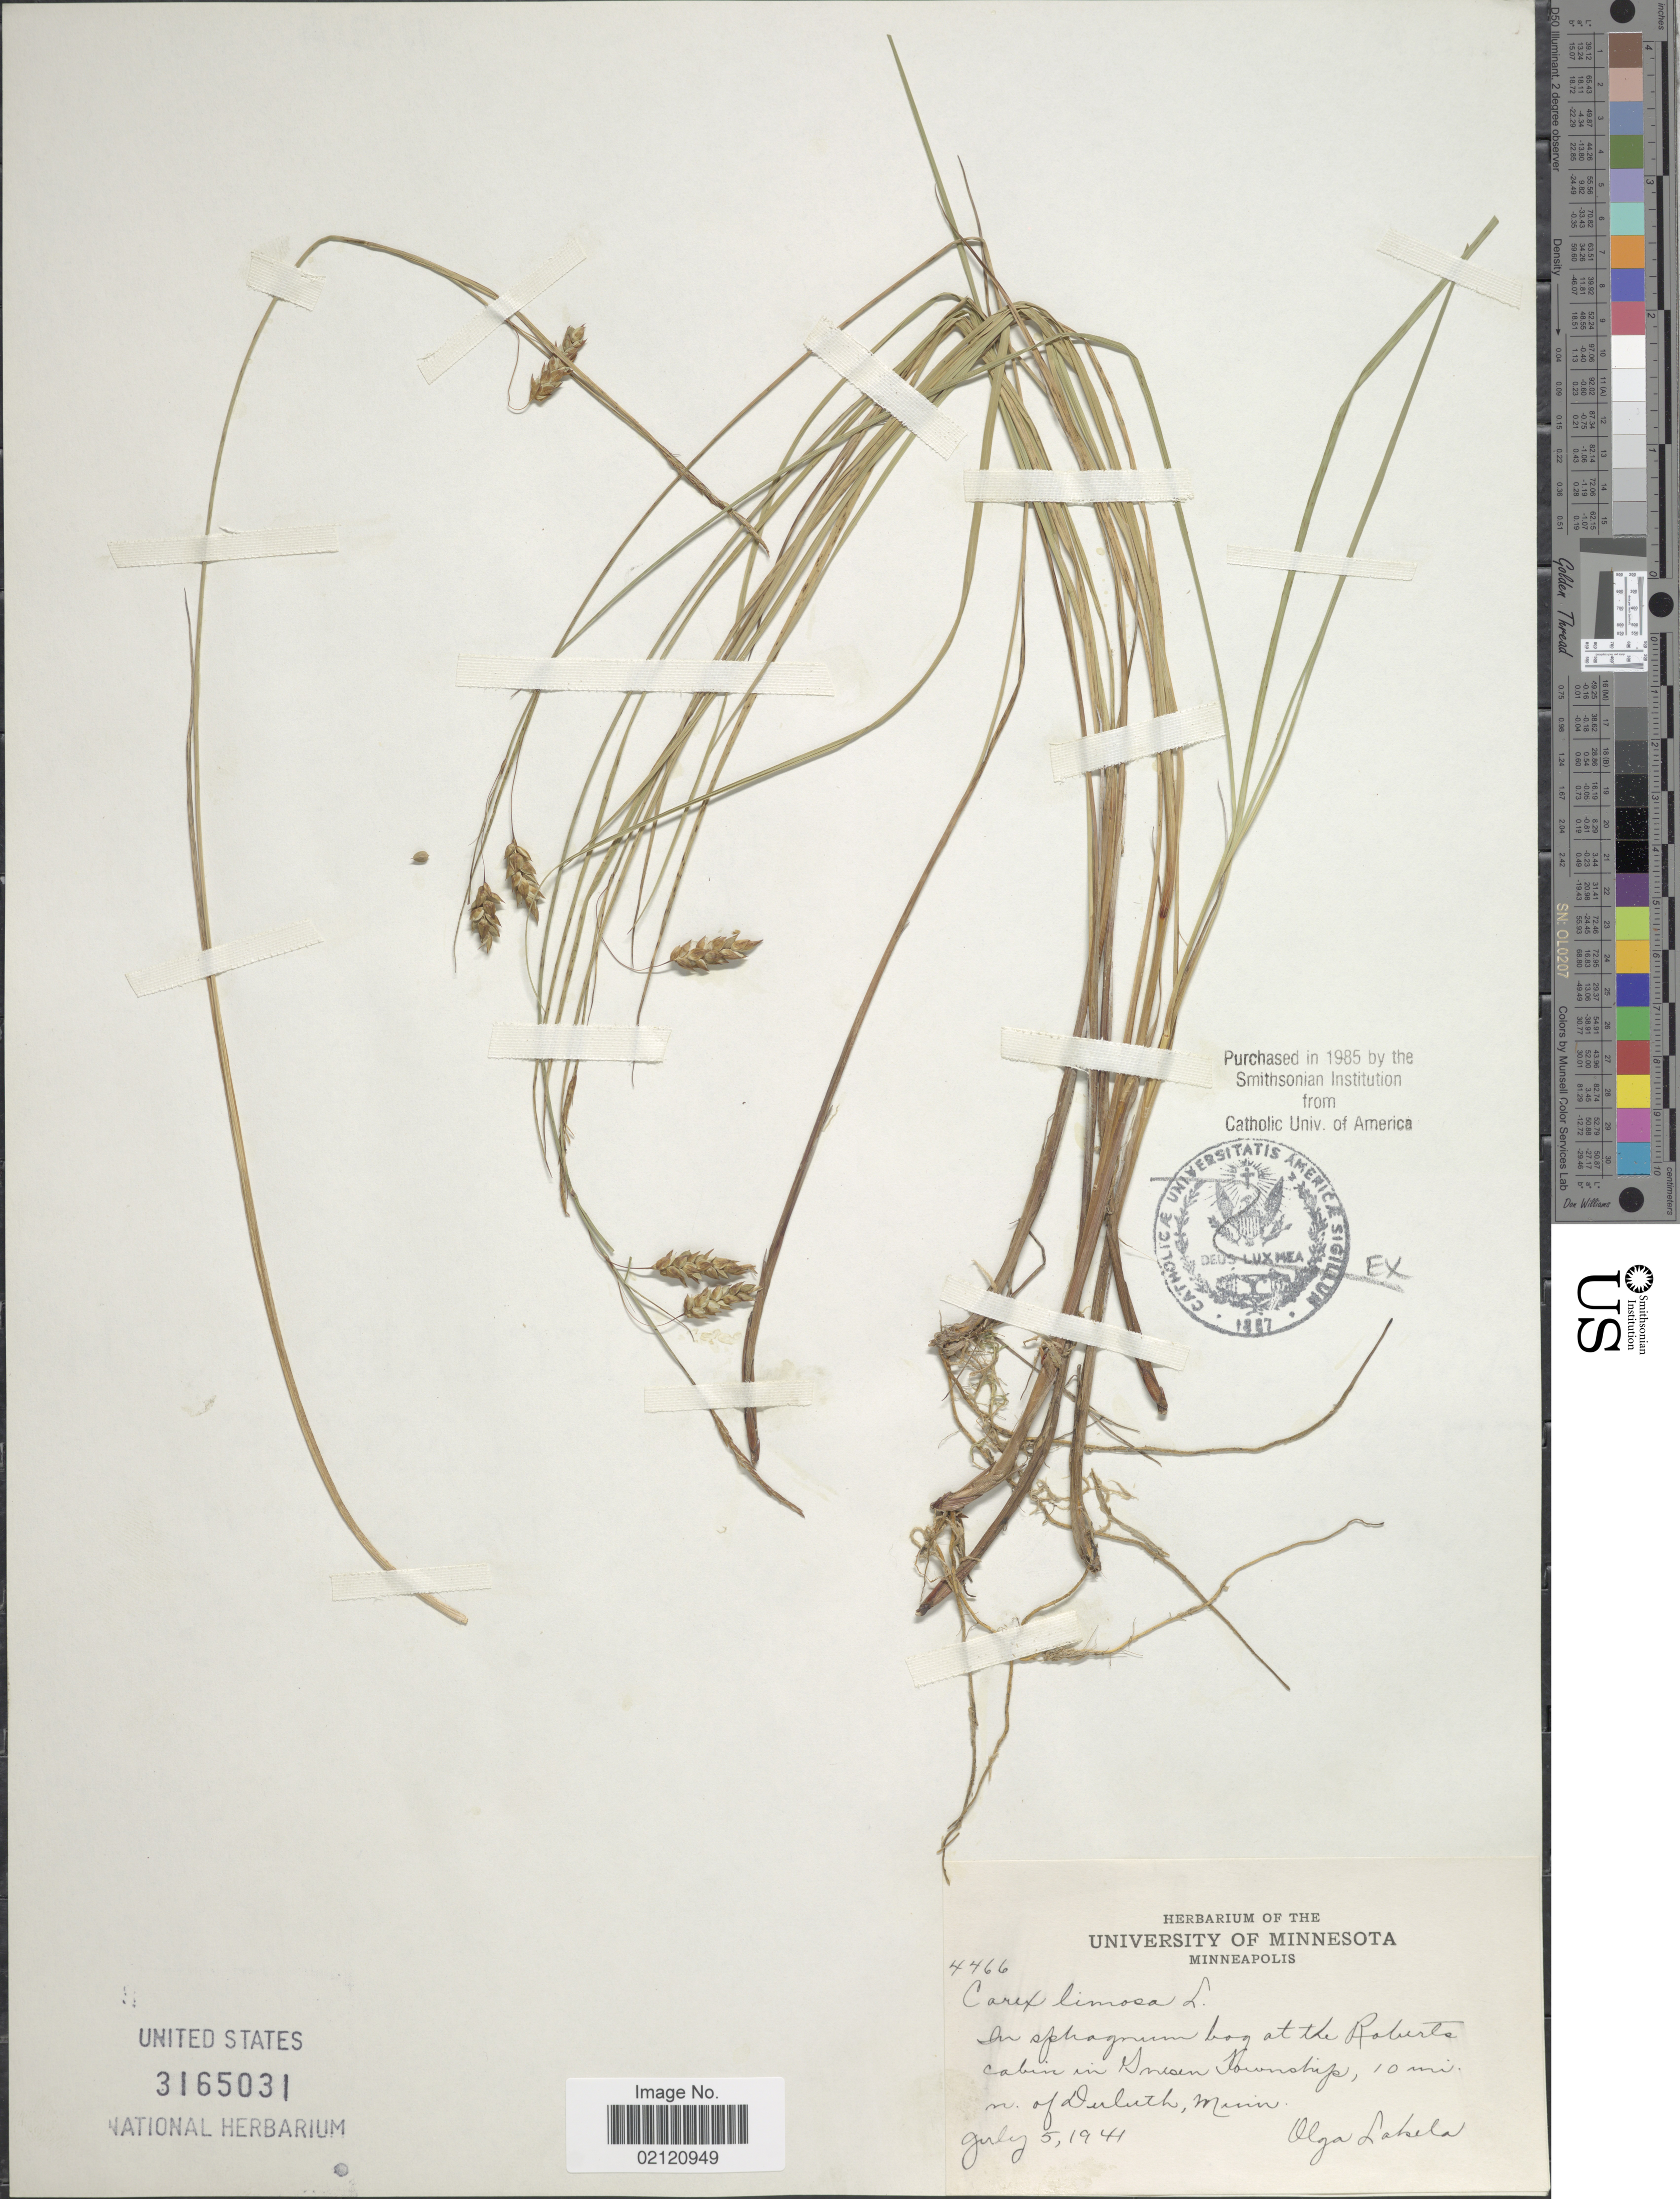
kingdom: Plantae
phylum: Tracheophyta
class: Liliopsida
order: Poales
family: Cyperaceae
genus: Carex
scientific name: Carex limosa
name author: L.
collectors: O. K. Lakela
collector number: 4466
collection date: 1941-07-05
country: United States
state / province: Minnesota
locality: In Sphagnum bog at the Roberts cabin in Gnesen Township, 10 mi. n. of Duluth, Minn.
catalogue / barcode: US 3165031